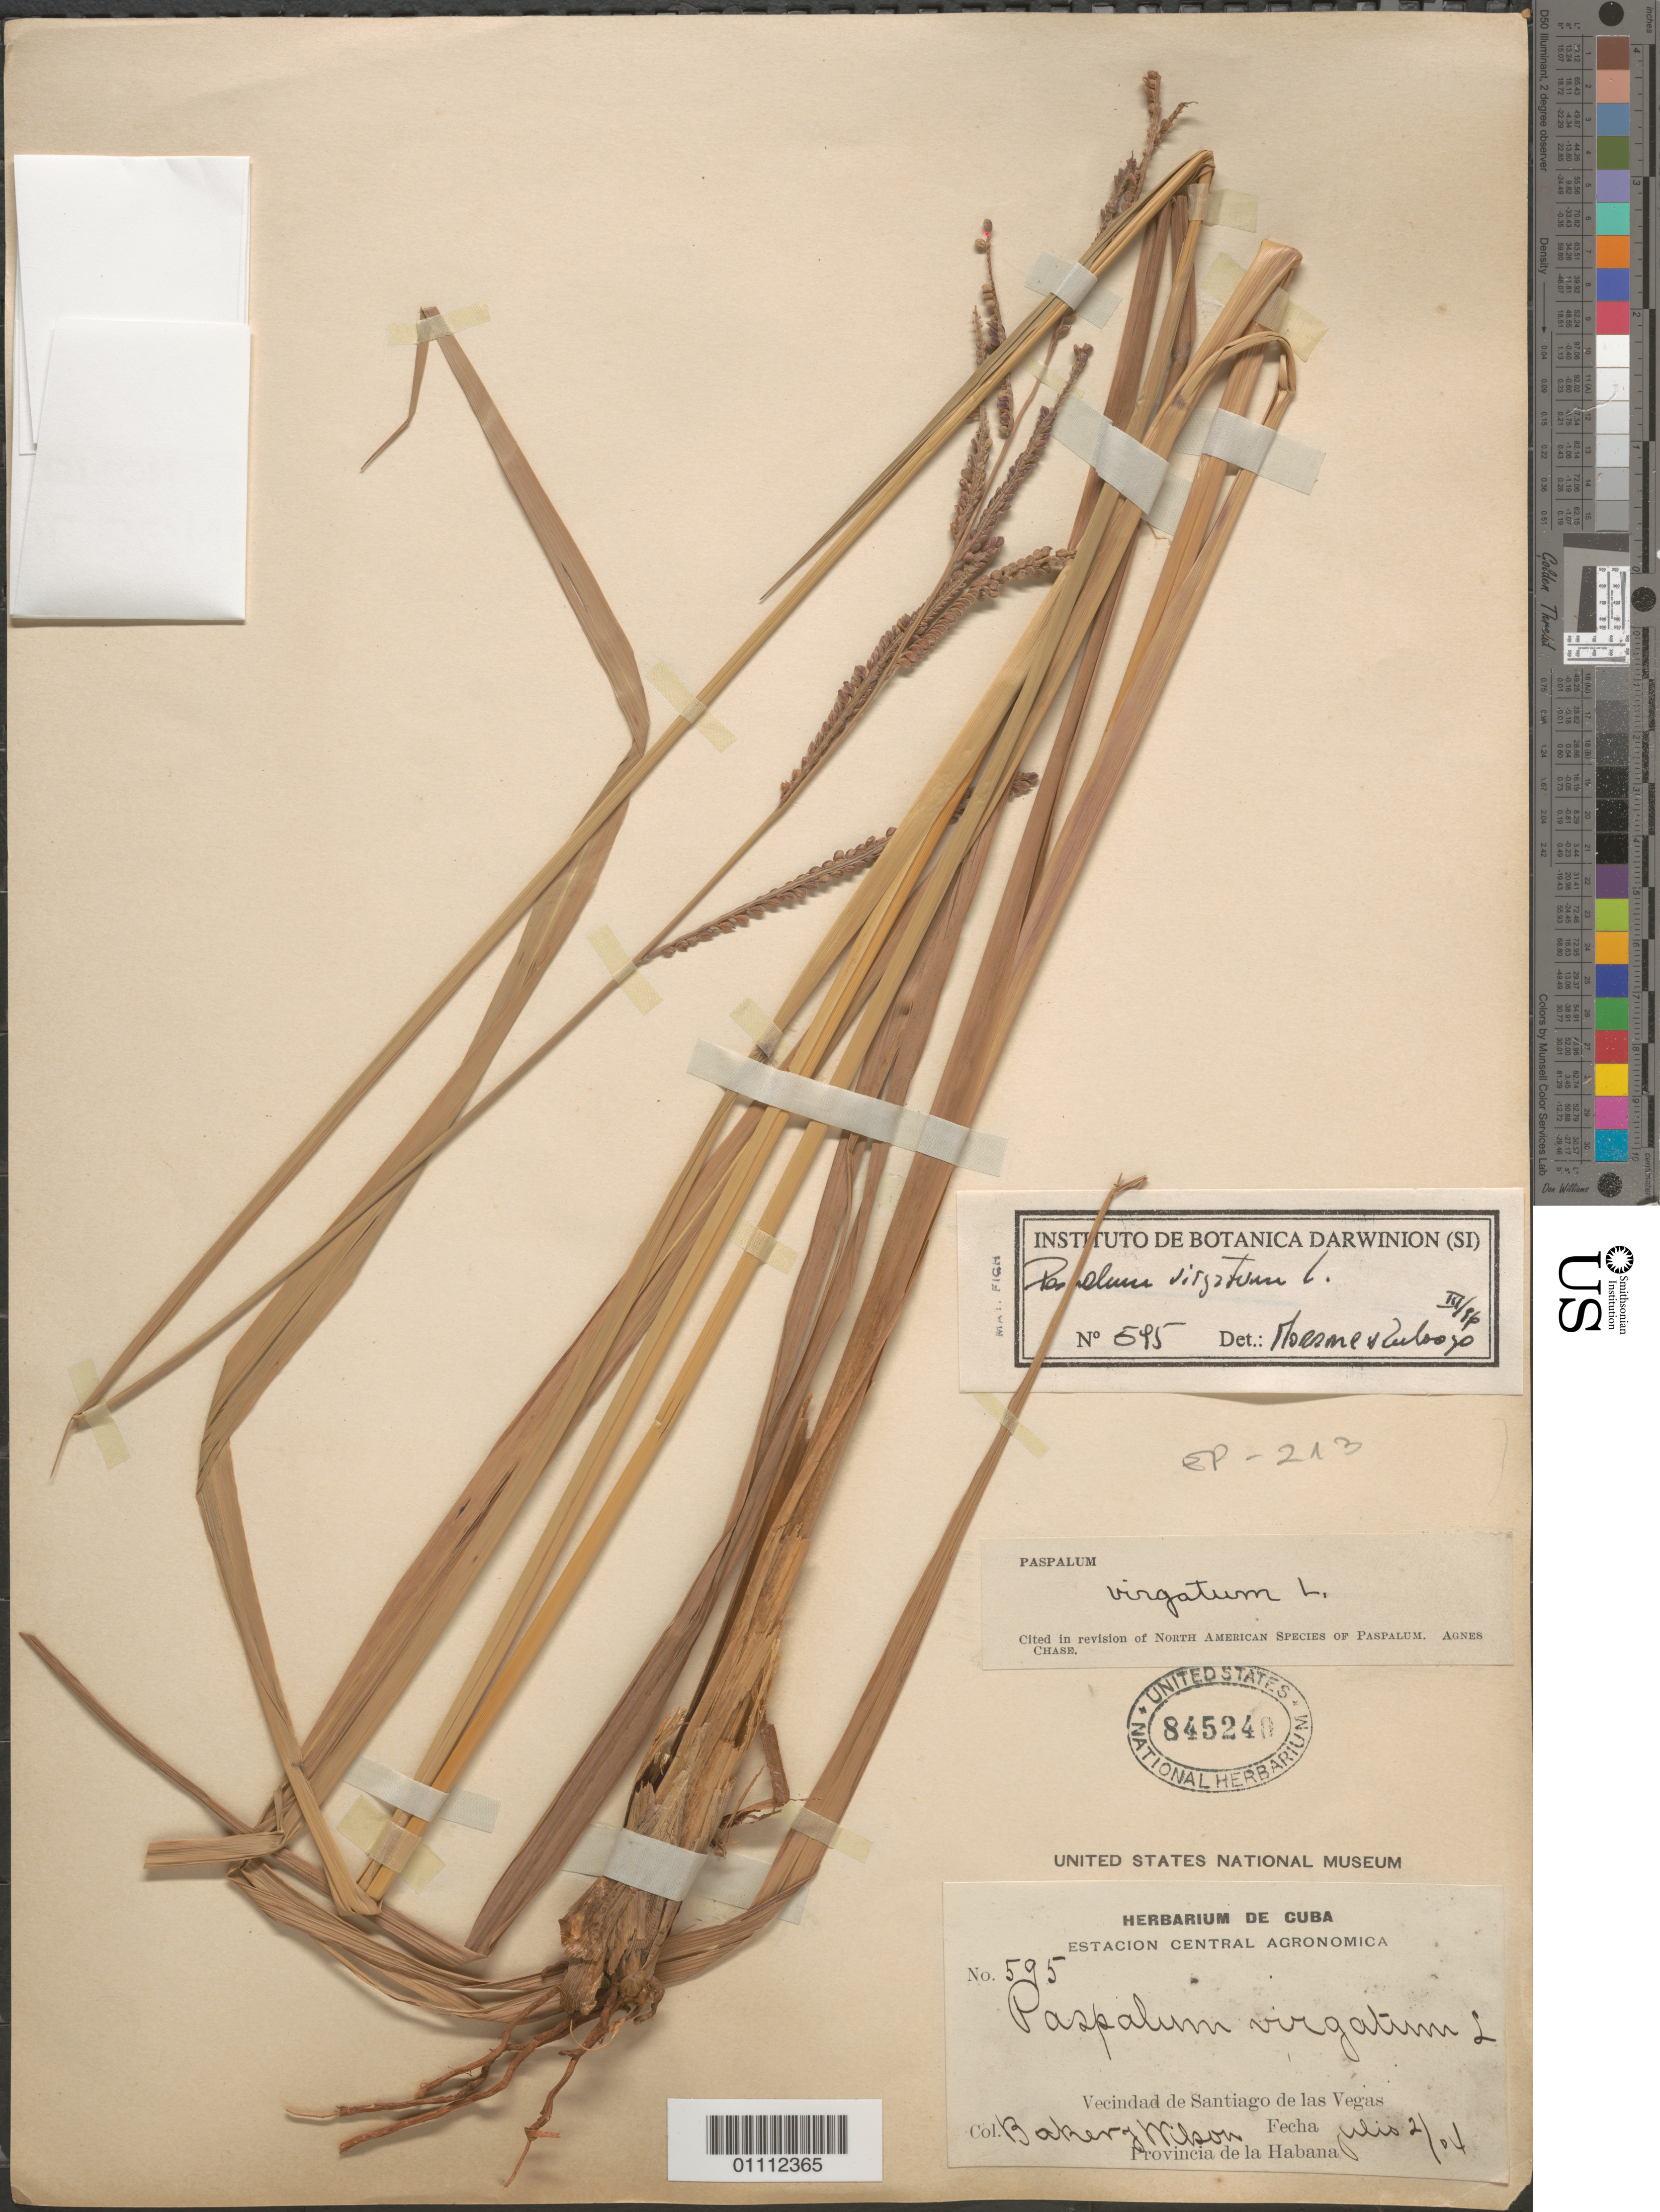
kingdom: Plantae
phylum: Tracheophyta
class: Liliopsida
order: Poales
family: Poaceae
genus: Paspalum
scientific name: Paspalum virgatum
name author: L.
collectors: C. F. Baker & -- Wilson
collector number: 595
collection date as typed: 02 Jul 1904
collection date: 1904-07-02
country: Cuba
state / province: La Habana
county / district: Municipio Boyeros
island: Cuba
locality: Santiago de las Vegas (vecindad de)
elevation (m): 97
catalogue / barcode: US 845240